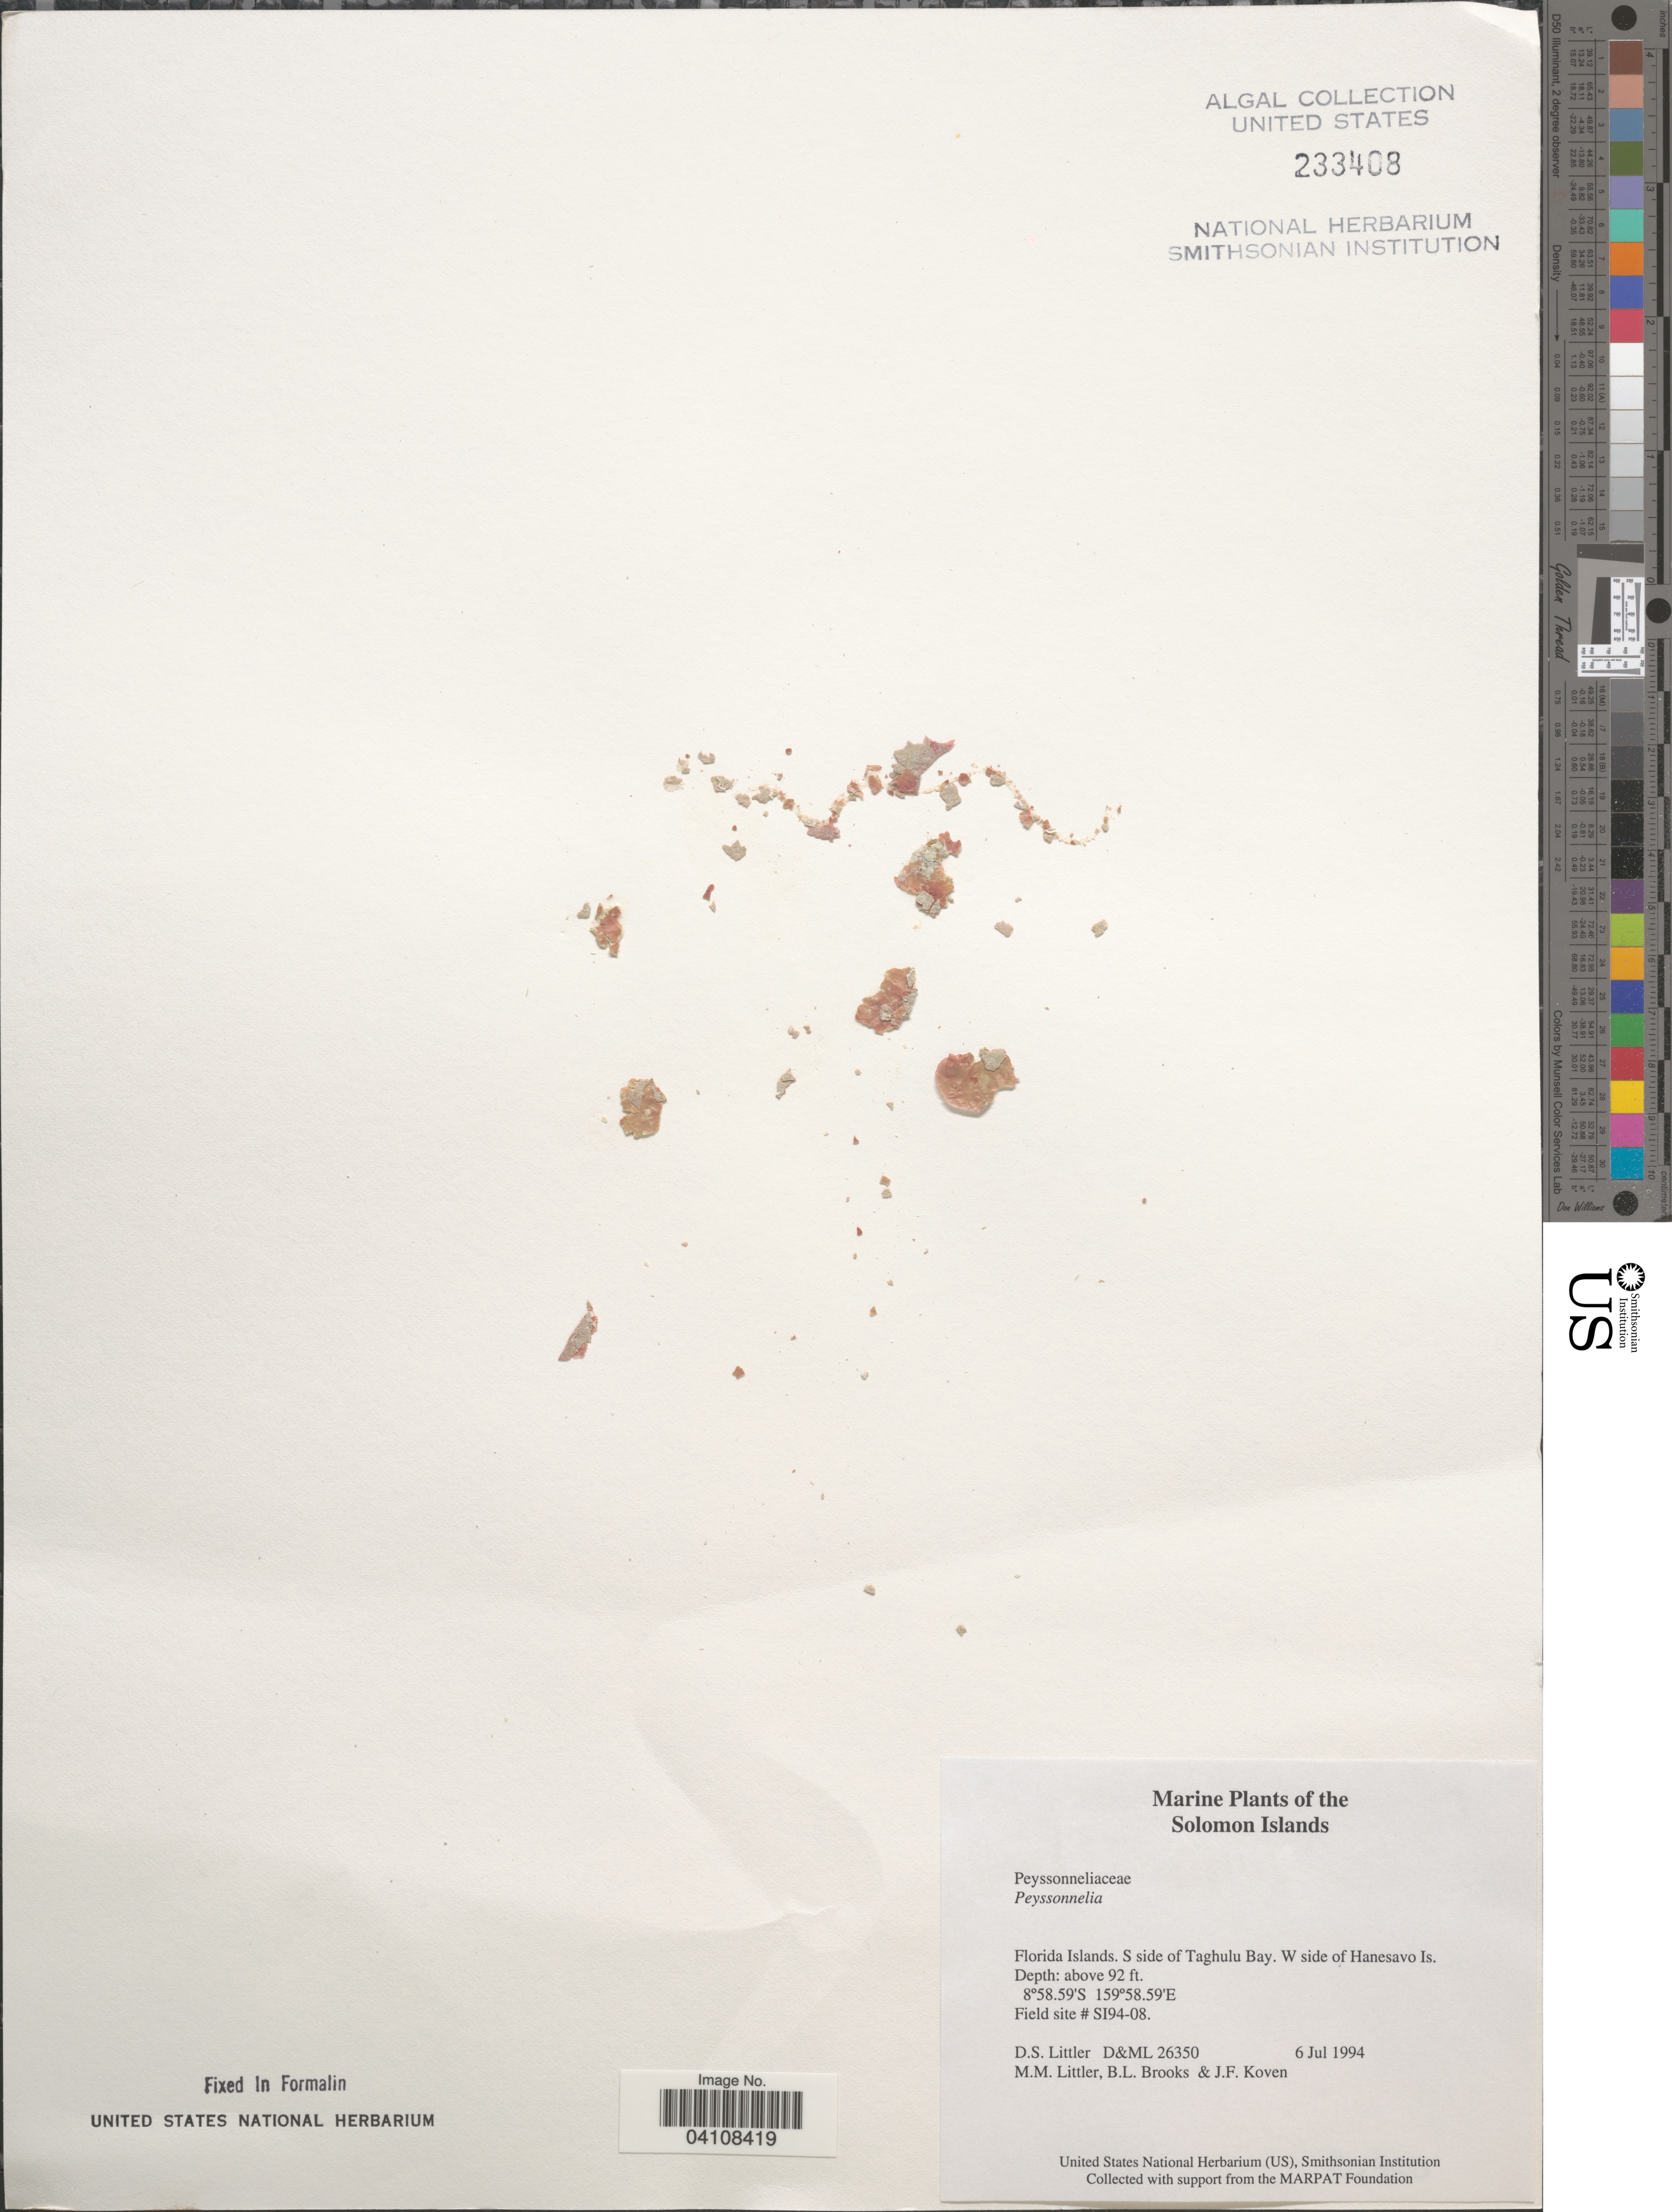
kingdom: Plantae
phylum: Rhodophyta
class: Florideophyceae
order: Peyssonneliales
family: Peyssonneliaceae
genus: Peyssonnelia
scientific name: Peyssonnelia sp.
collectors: D. S. Littler, B. Brooks & J. Koven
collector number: D&ML26350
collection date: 1994-07-06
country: Solomon Islands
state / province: Solomon Islands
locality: Florida Islands. S side of Taghulu Bay. W side of Hanesavo Is. Field site # SI94-08.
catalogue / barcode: US 233408